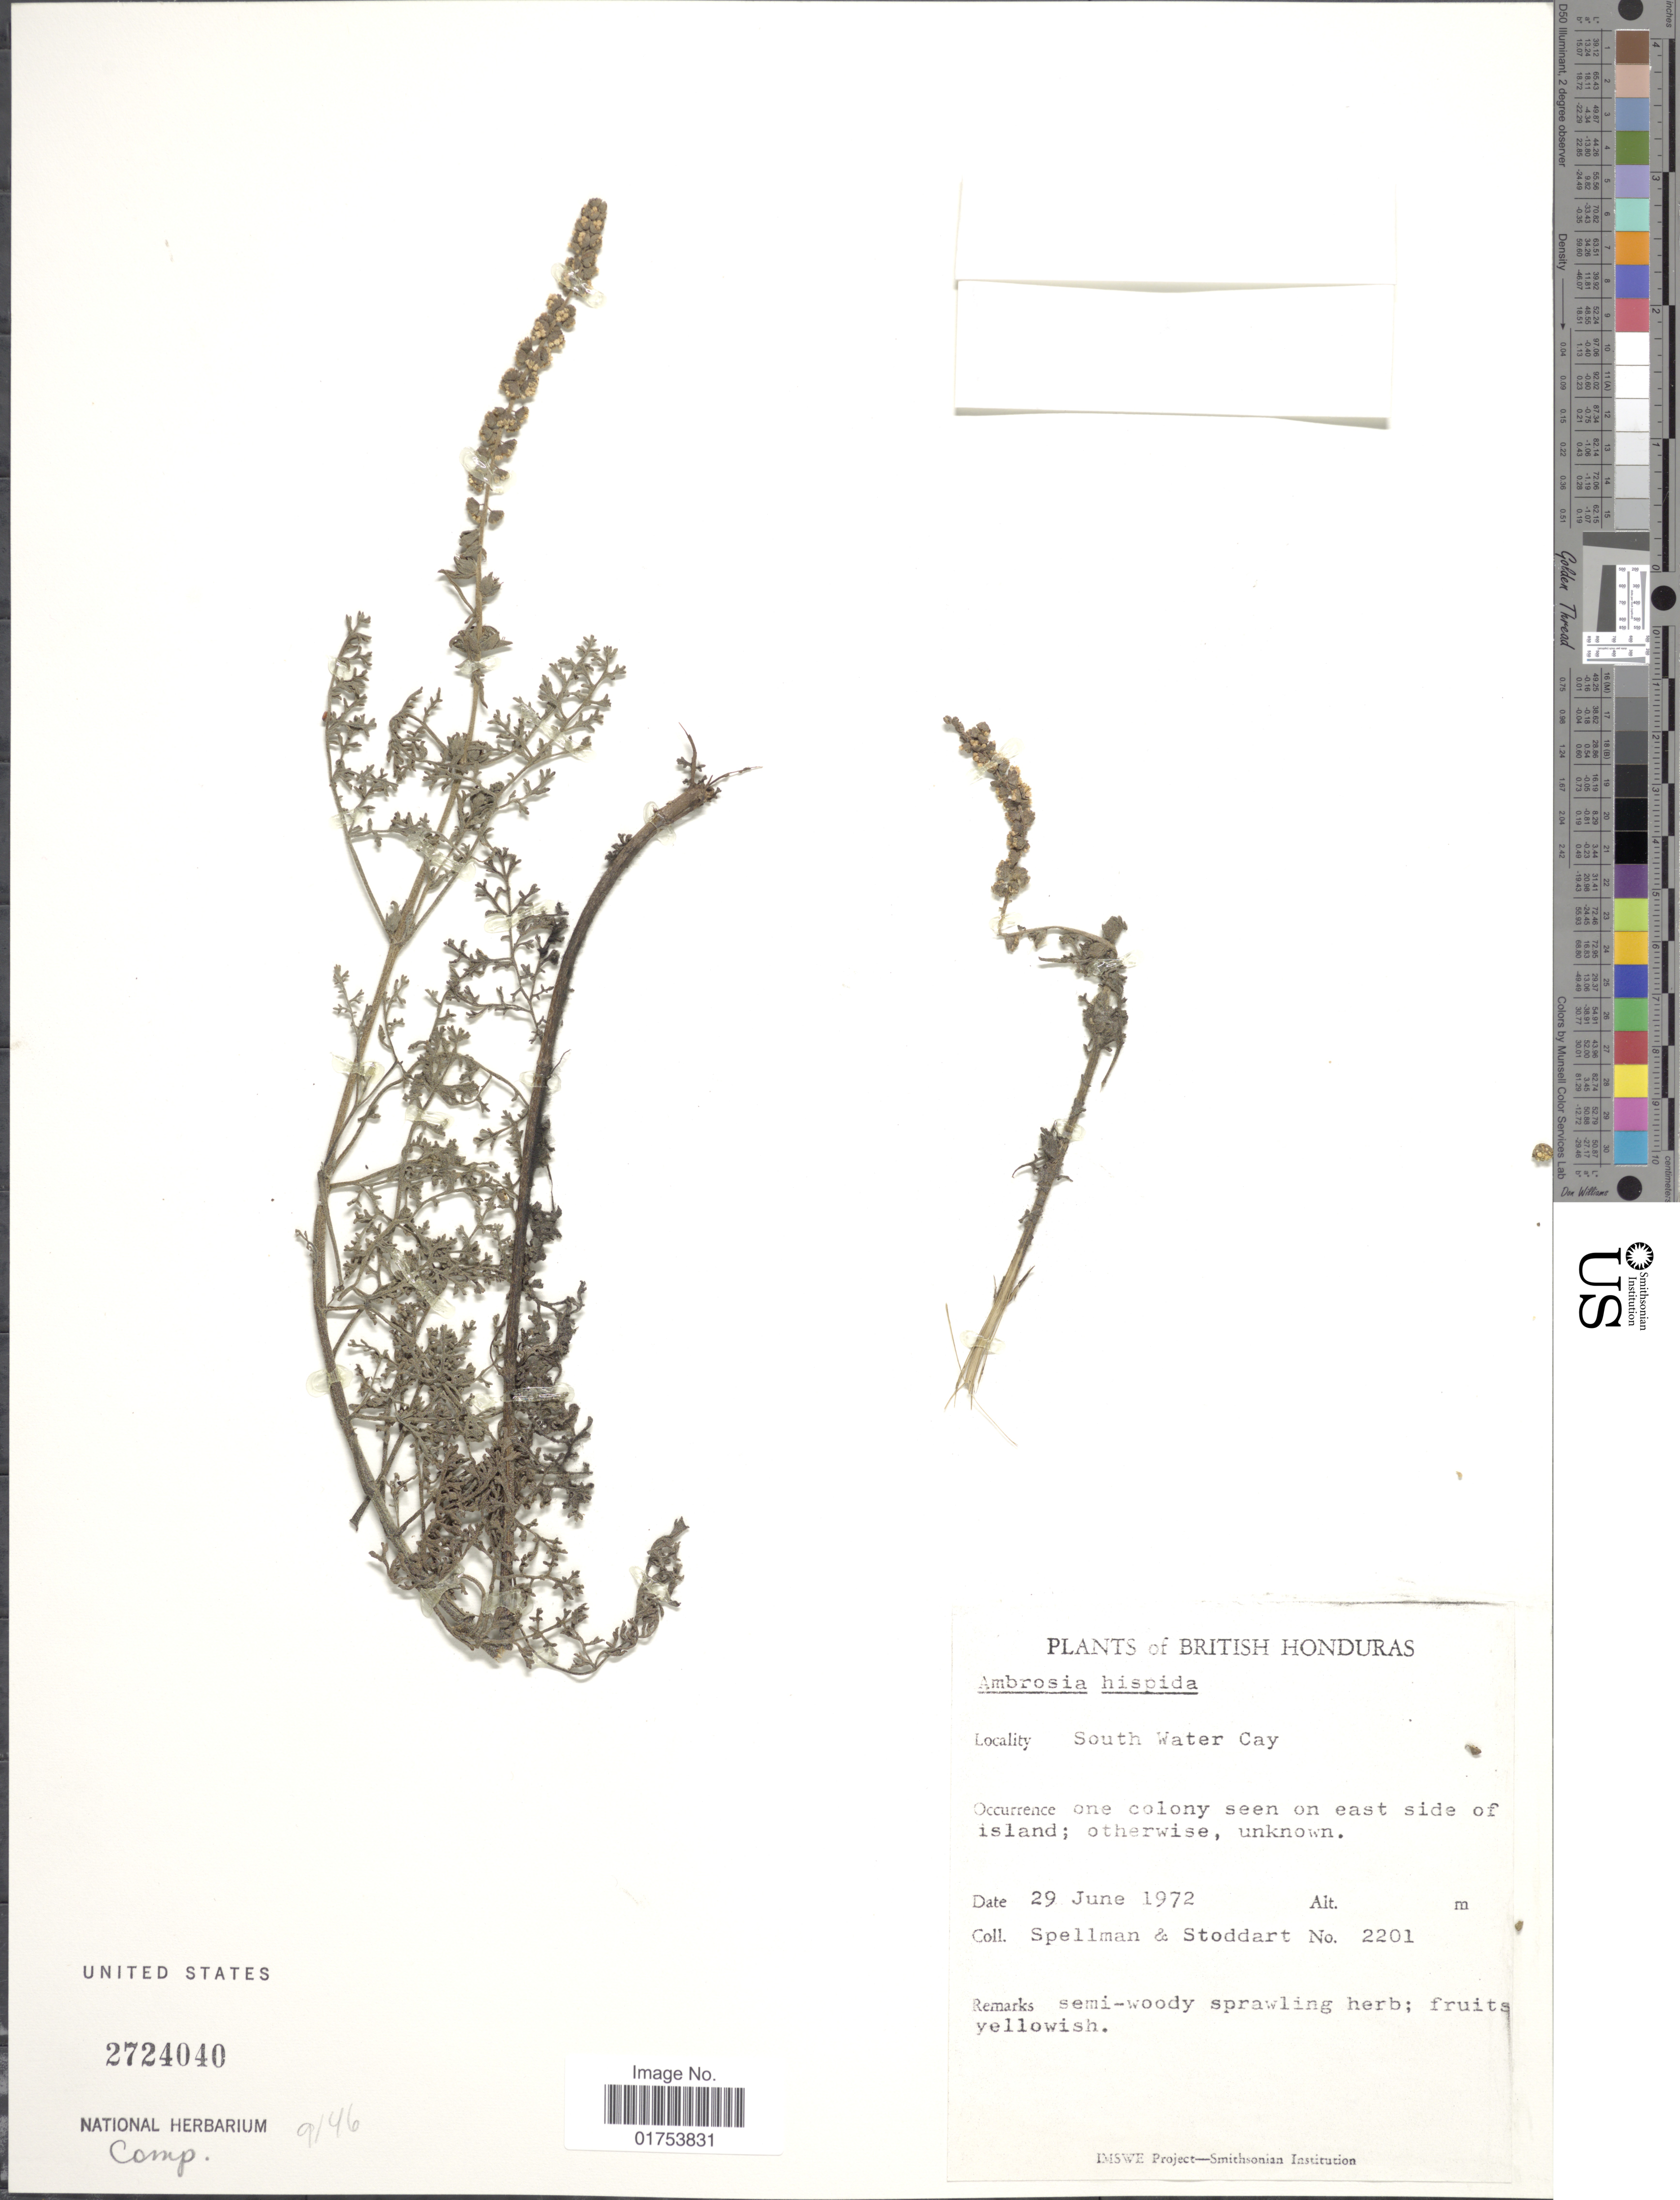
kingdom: Plantae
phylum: Tracheophyta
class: Magnoliopsida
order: Asterales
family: Asteraceae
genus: Ambrosia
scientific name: Ambrosia hispida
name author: Pursh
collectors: Spellman, -- & -. Stoddart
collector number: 2201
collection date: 1972-06-29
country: Belize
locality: British Honduras, South Water Cay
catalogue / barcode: US 2724040